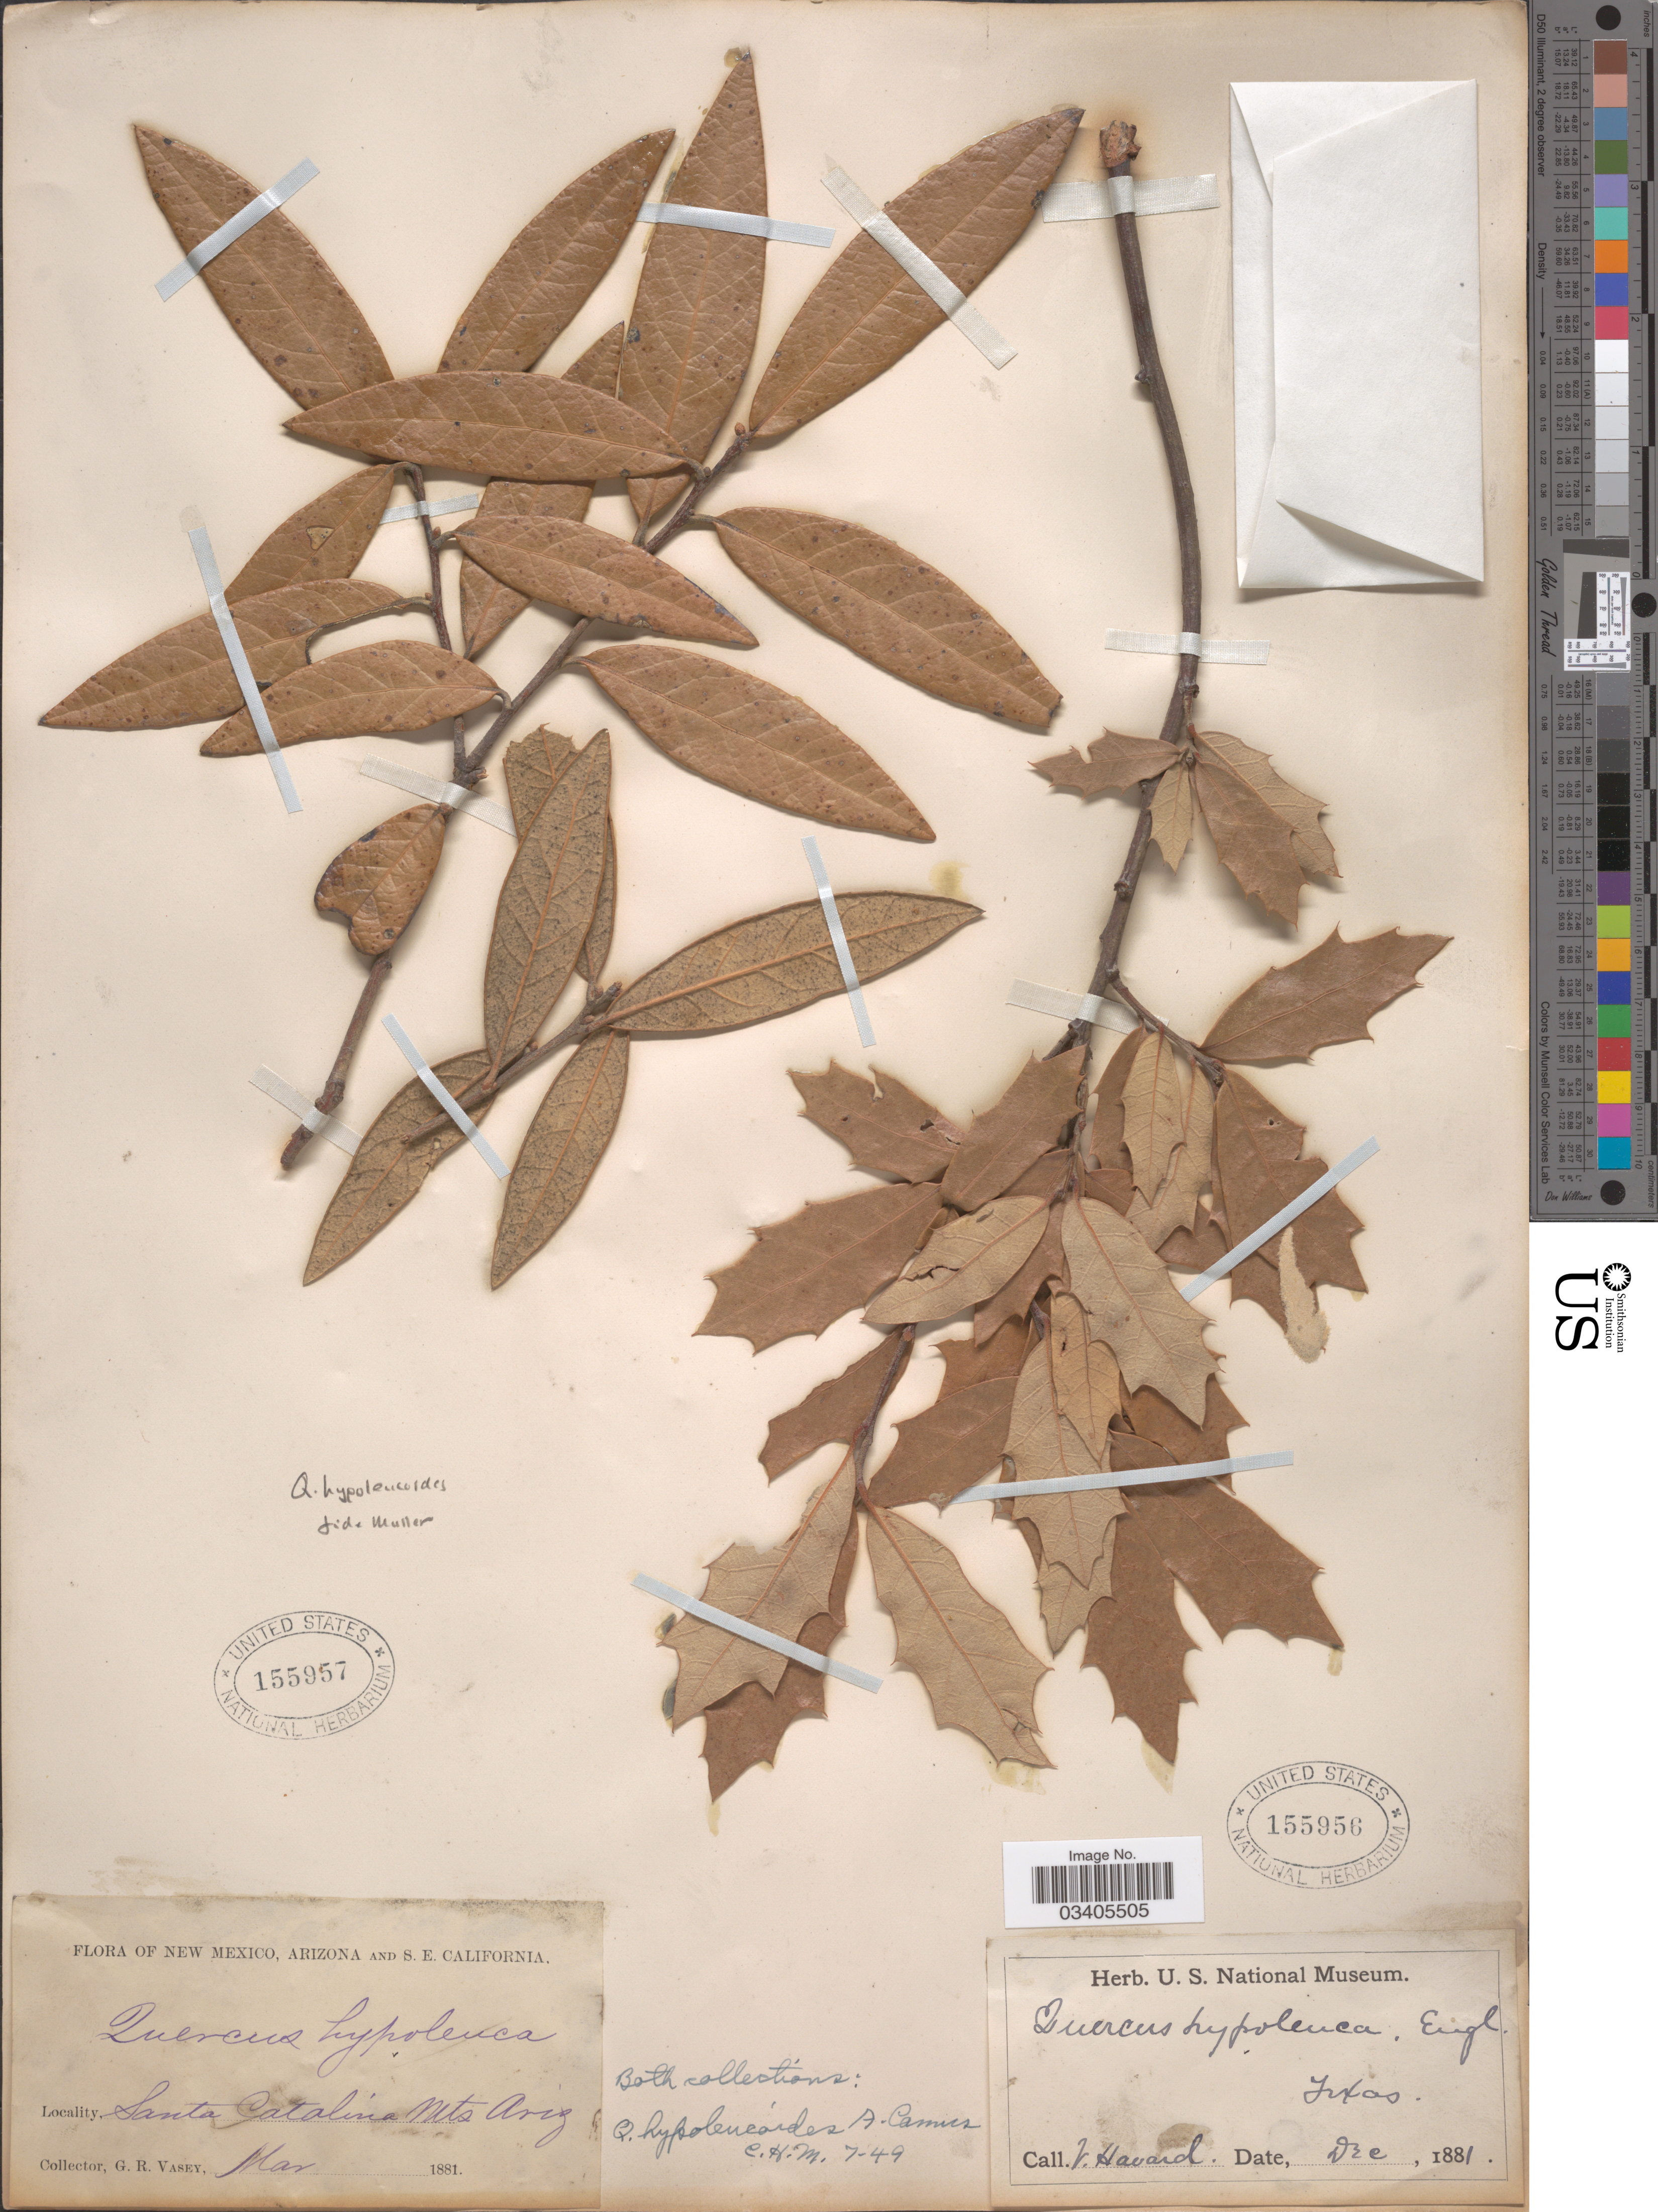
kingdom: Plantae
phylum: Tracheophyta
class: Magnoliopsida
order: Fagales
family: Fagaceae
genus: Quercus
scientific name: Quercus hypoleucoides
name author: A. Camus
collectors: V. Havard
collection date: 1881-12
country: United States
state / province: Texas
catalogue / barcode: US 155956-2